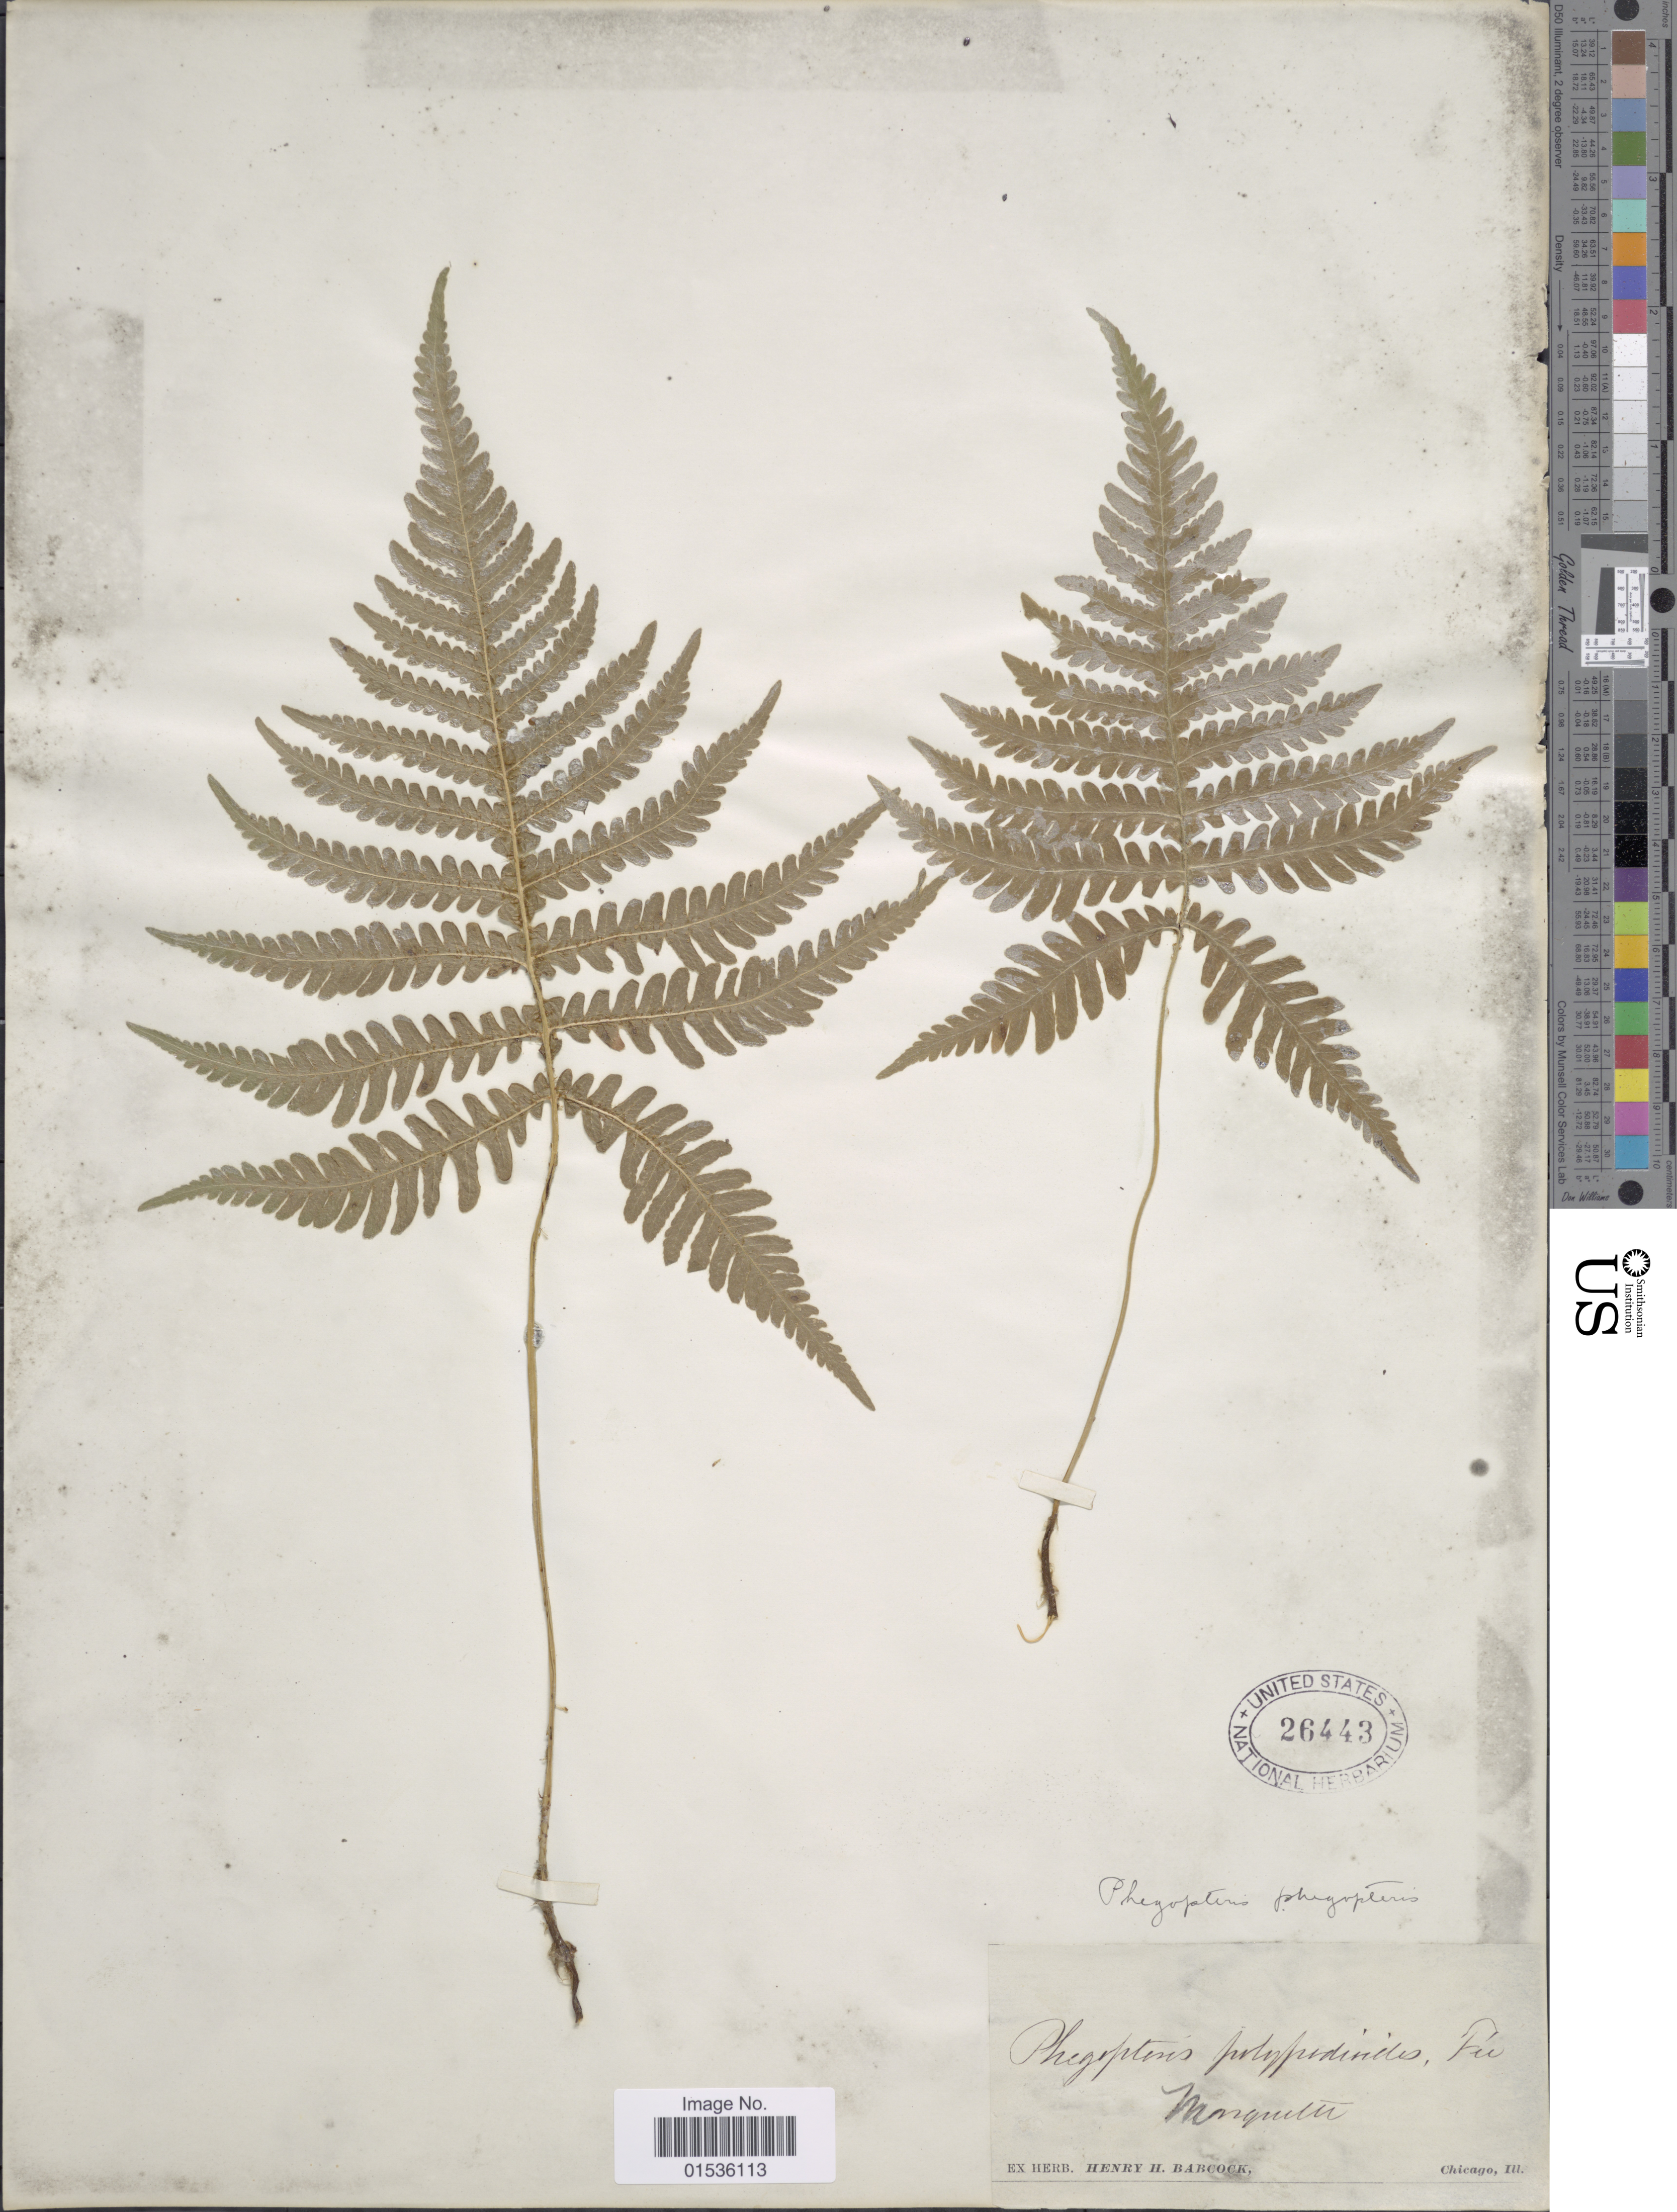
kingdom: Plantae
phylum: Tracheophyta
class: Polypodiopsida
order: Polypodiales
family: Thelypteridaceae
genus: Phegopteris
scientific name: Phegopteris connectilis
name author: (Michx.) Watt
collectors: ex herb. Henry Homes Babcock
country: United States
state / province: Illinois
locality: Chicago, Ill. Monquitu.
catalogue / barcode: US 26443